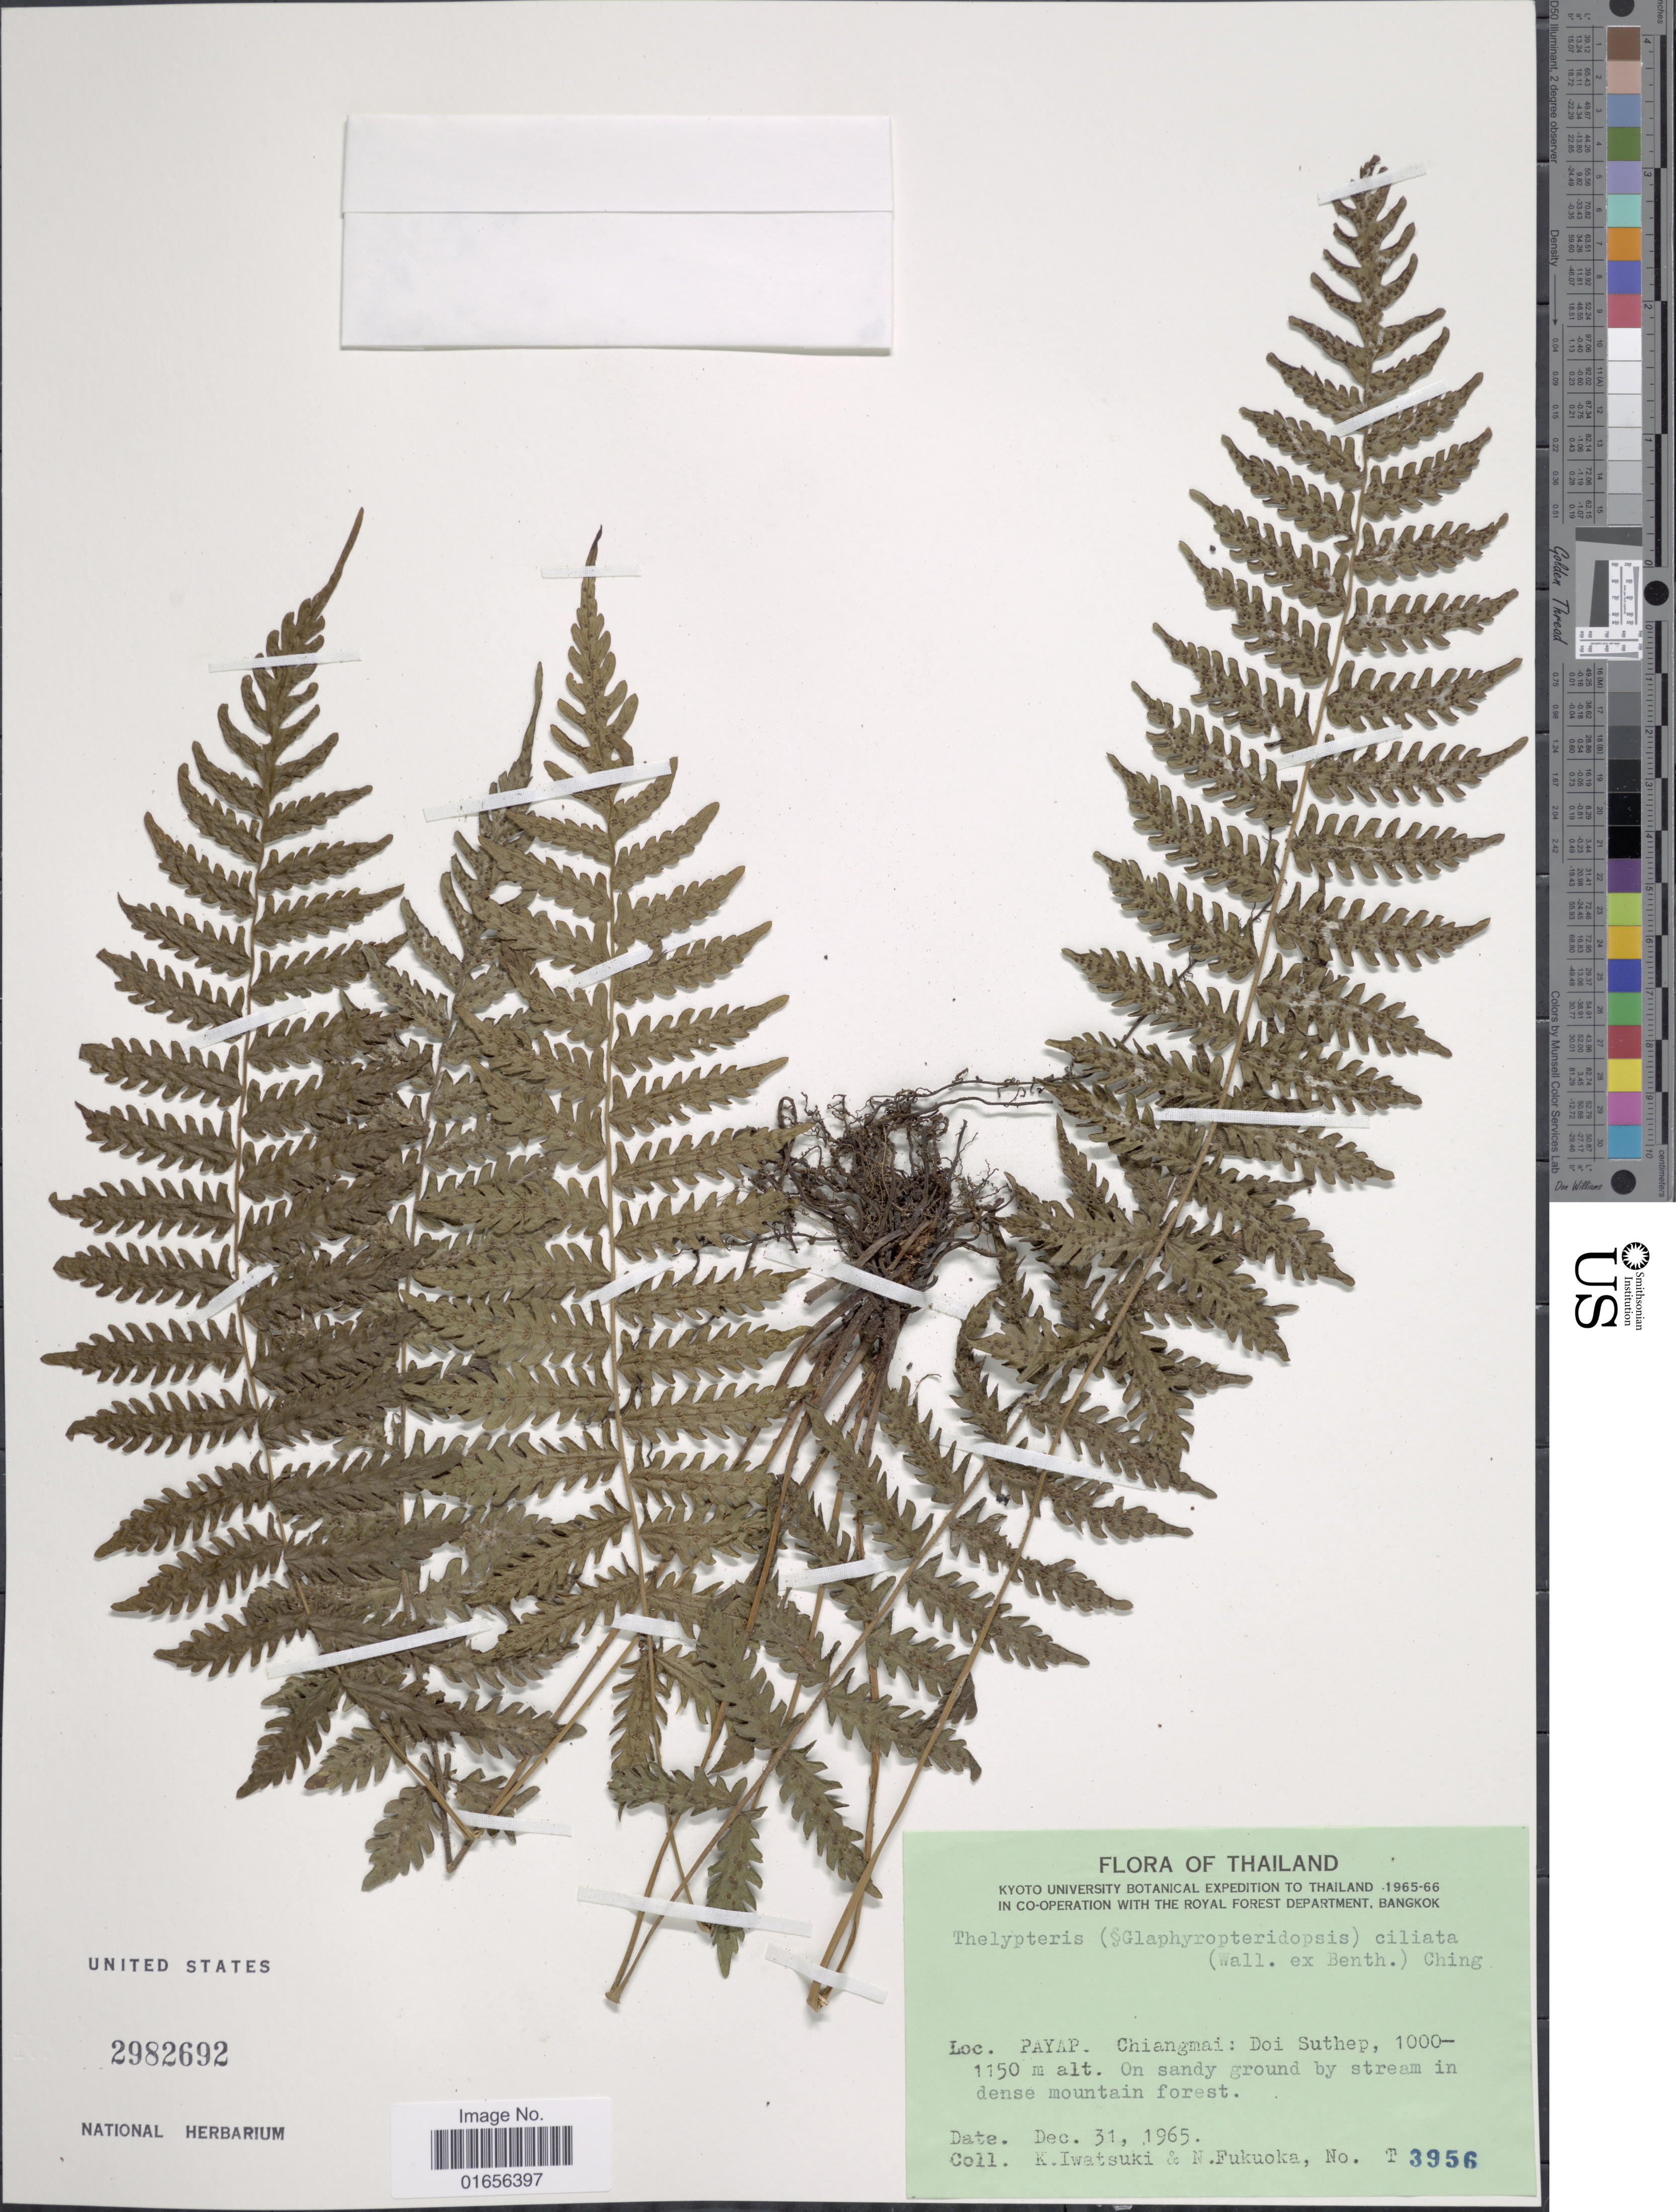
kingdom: Plantae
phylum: Tracheophyta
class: Polypodiopsida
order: Polypodiales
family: Thelypteridaceae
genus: Trigonospora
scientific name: Trigonospora ciliata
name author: (Benth.) Holttum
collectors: K. Iwatsuki & N. Fukuoka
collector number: T 3956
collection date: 1965-12-31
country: Thailand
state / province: Chiang Mai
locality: Thailand, Payap. Chiangmai: Doi Suthep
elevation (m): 1000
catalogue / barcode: US 2982692